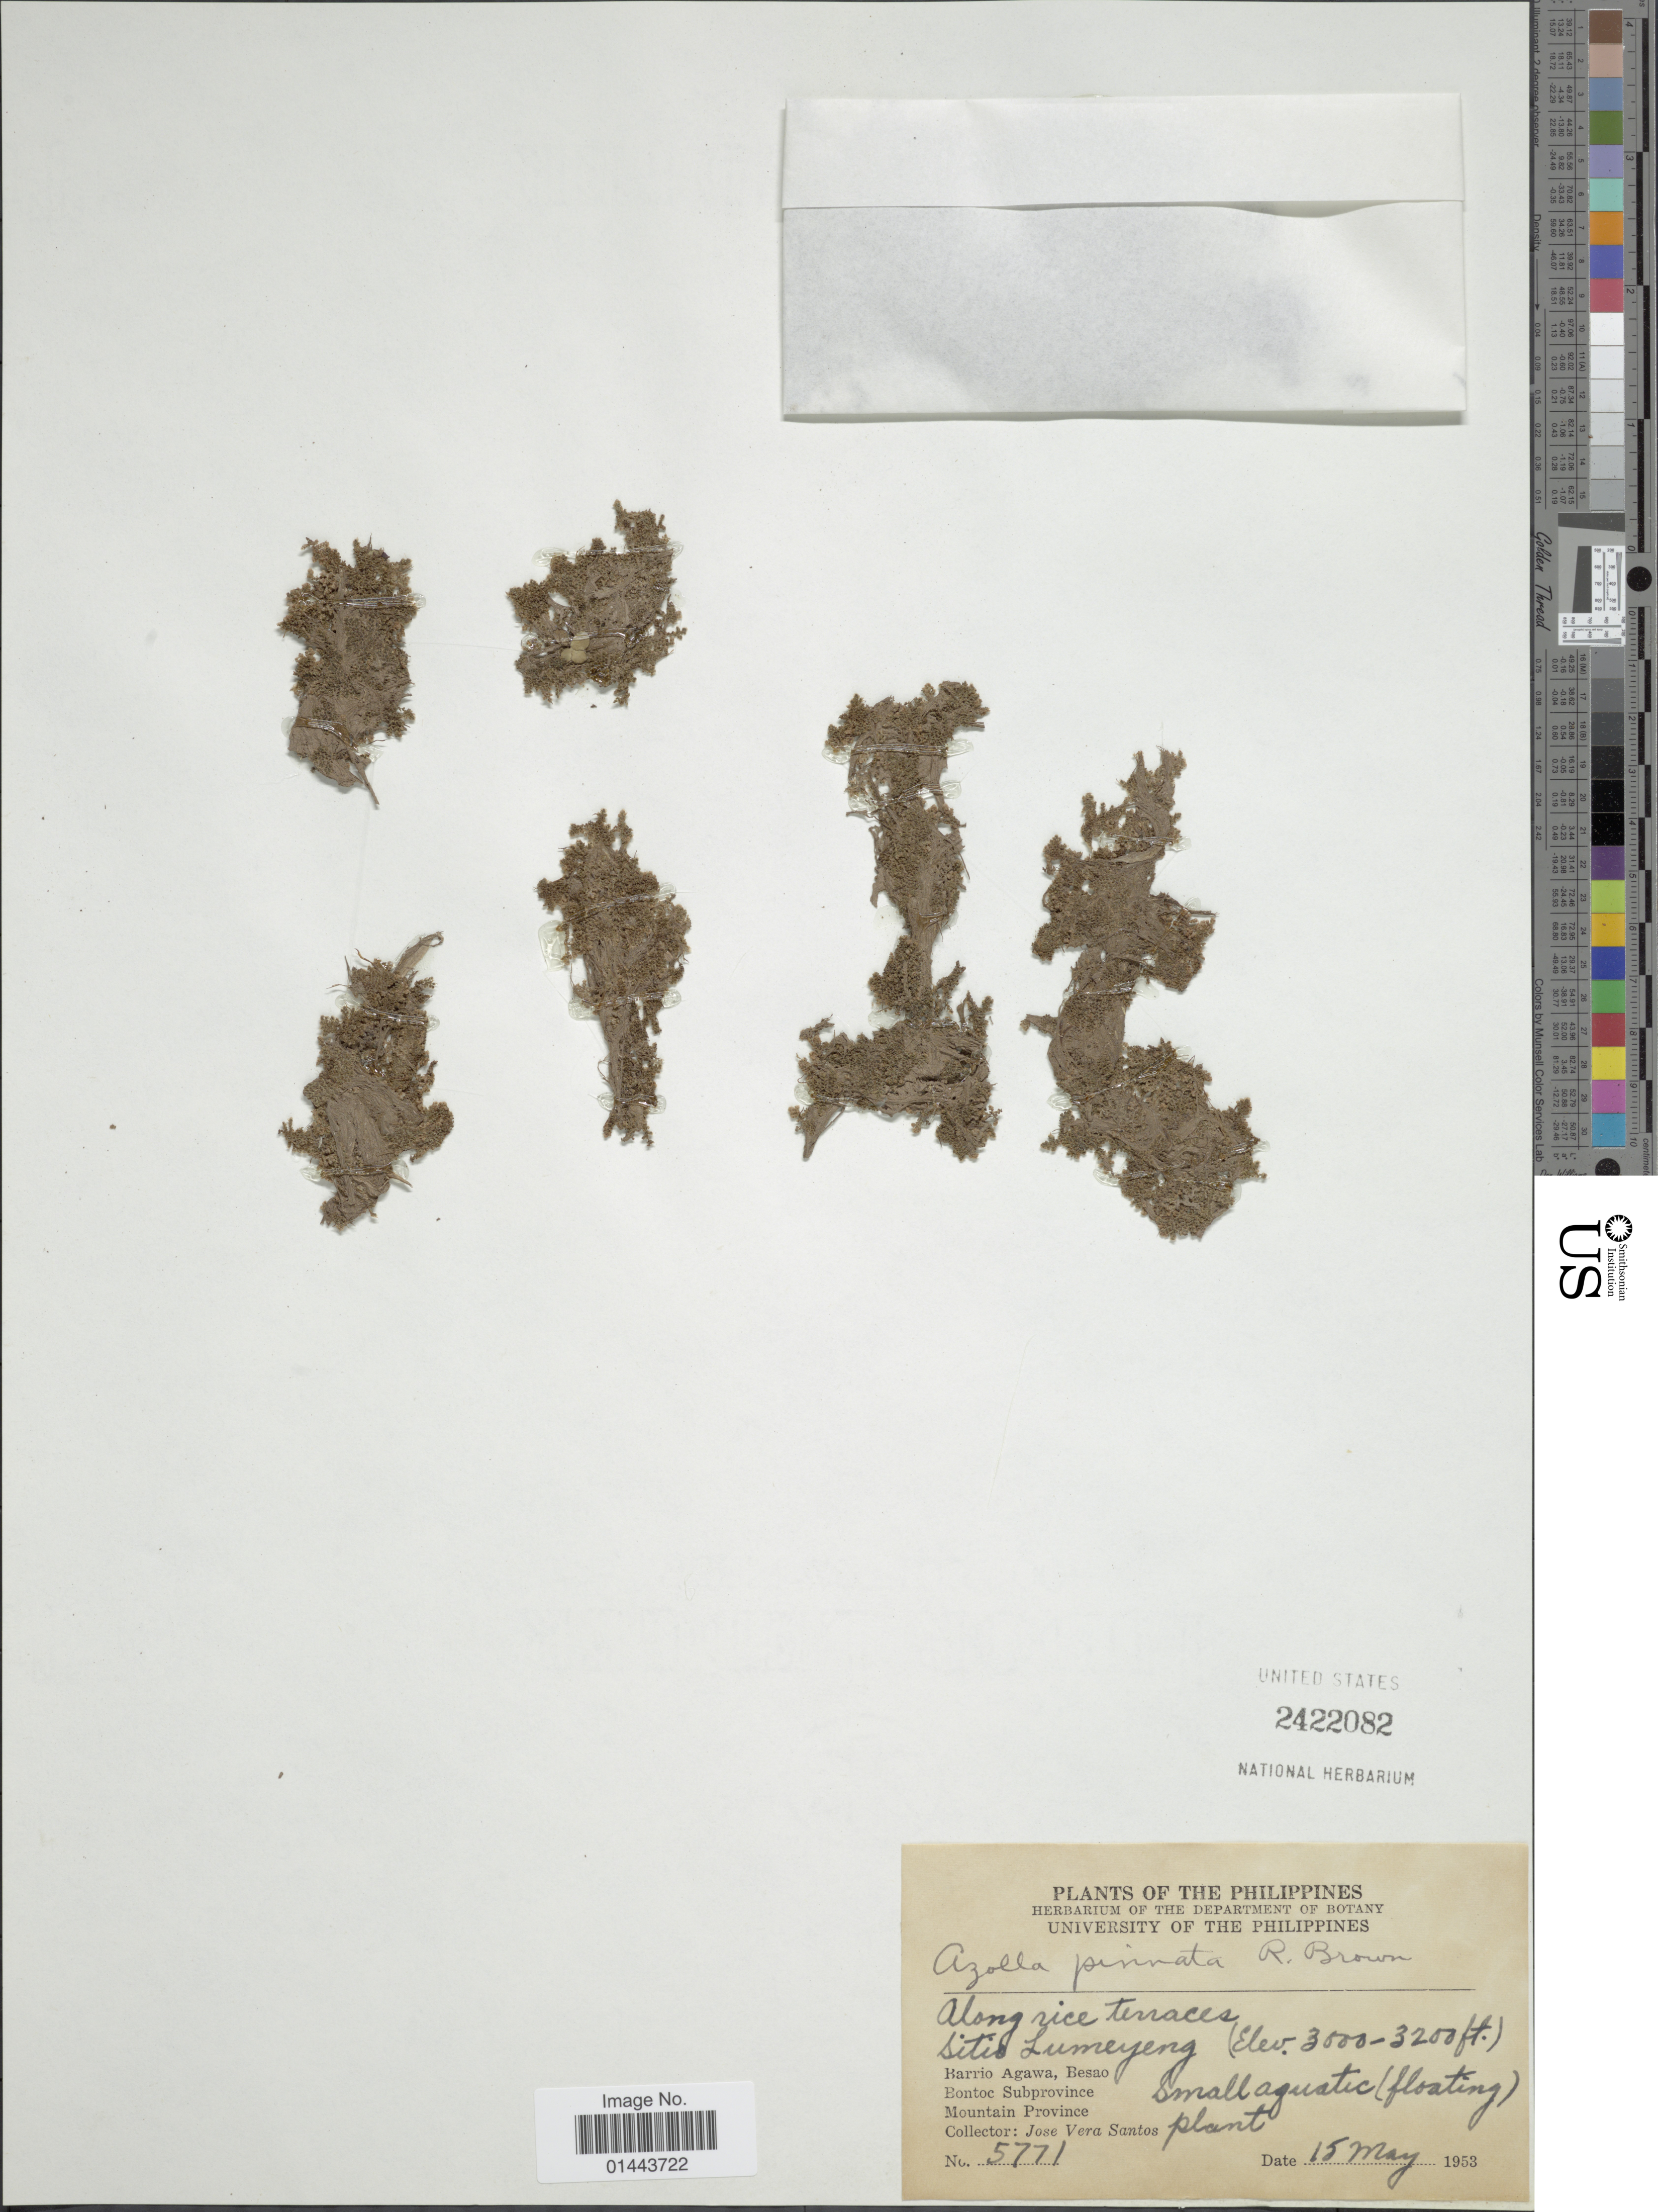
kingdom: Plantae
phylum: Tracheophyta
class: Polypodiopsida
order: Salviniales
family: Salviniaceae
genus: Azolla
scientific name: Azolla pinnata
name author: R. Br.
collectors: J. Santos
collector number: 5771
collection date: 1953-05-15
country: Philippines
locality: Along rice terraces, Sitio Lumeyeng, Barrio Agawa, Besao, Bontoc Subprovince, Mountain province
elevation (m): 914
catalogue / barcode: US 2422082